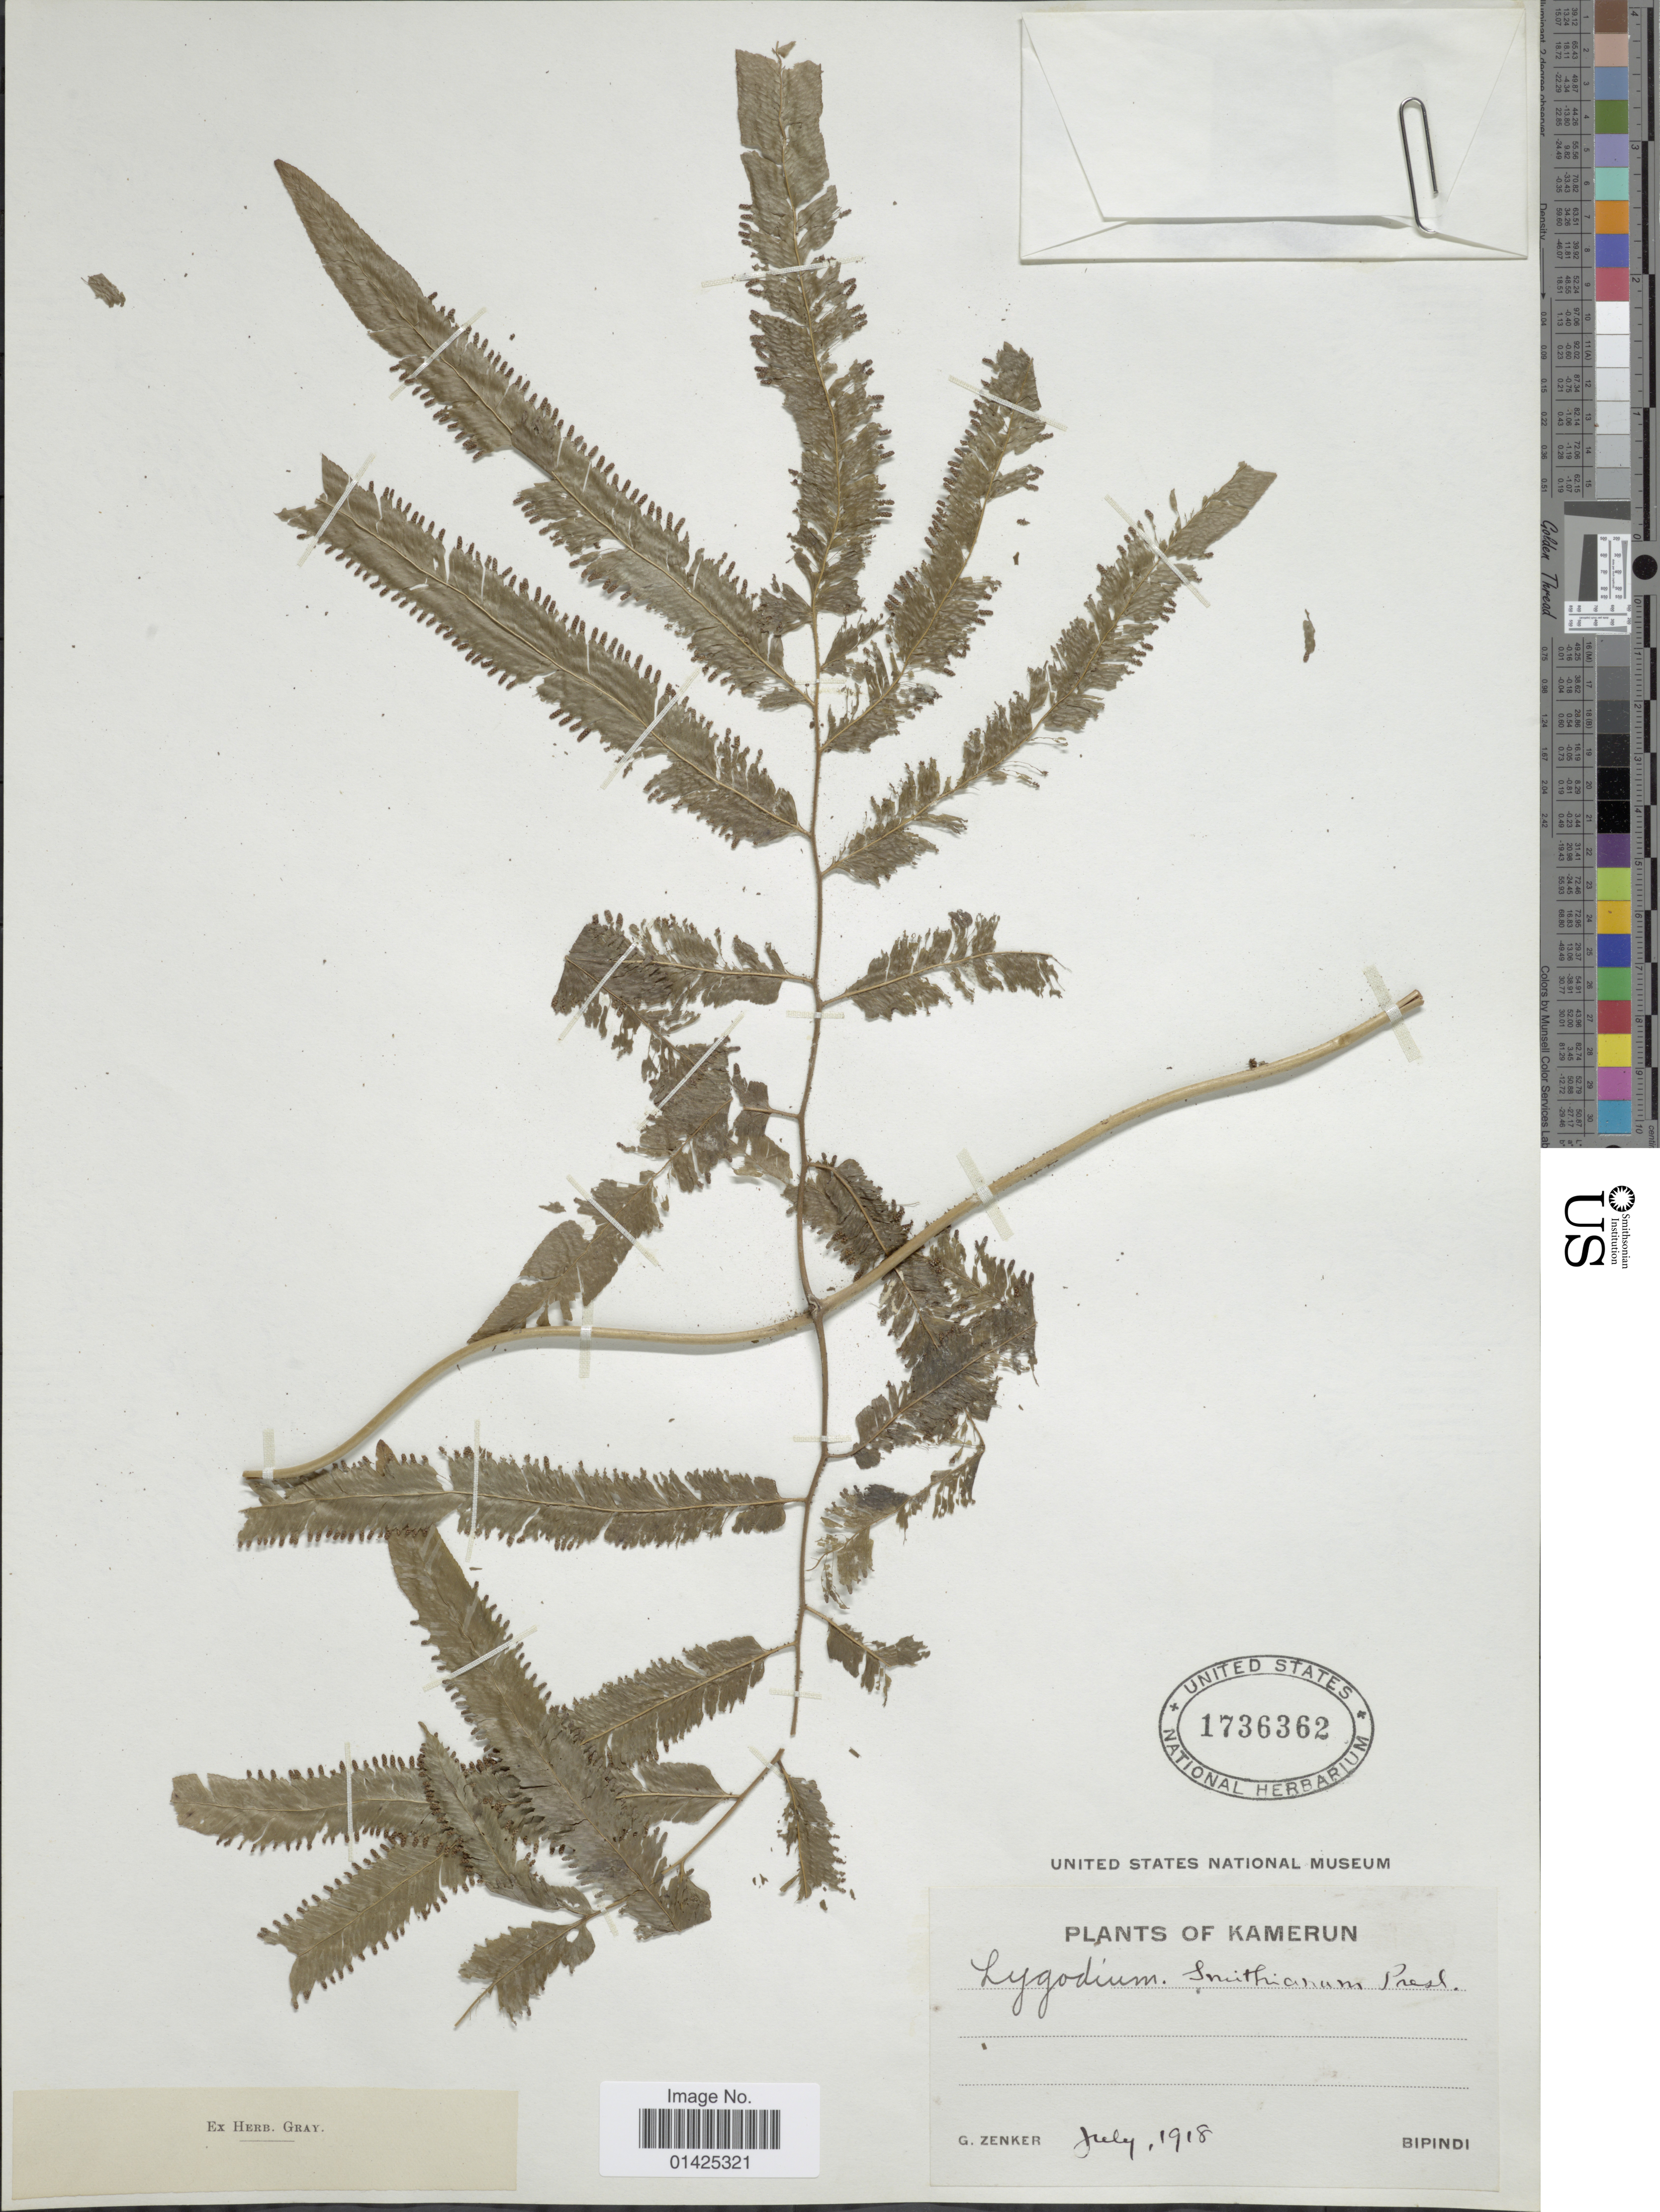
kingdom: Plantae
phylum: Tracheophyta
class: Polypodiopsida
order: Schizaeales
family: Lygodiaceae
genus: Lygodium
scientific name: Lygodium smithianum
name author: C. Presl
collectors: G. A. Zenker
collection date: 1918-07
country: Cameroon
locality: Kamerun.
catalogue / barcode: US 1736362